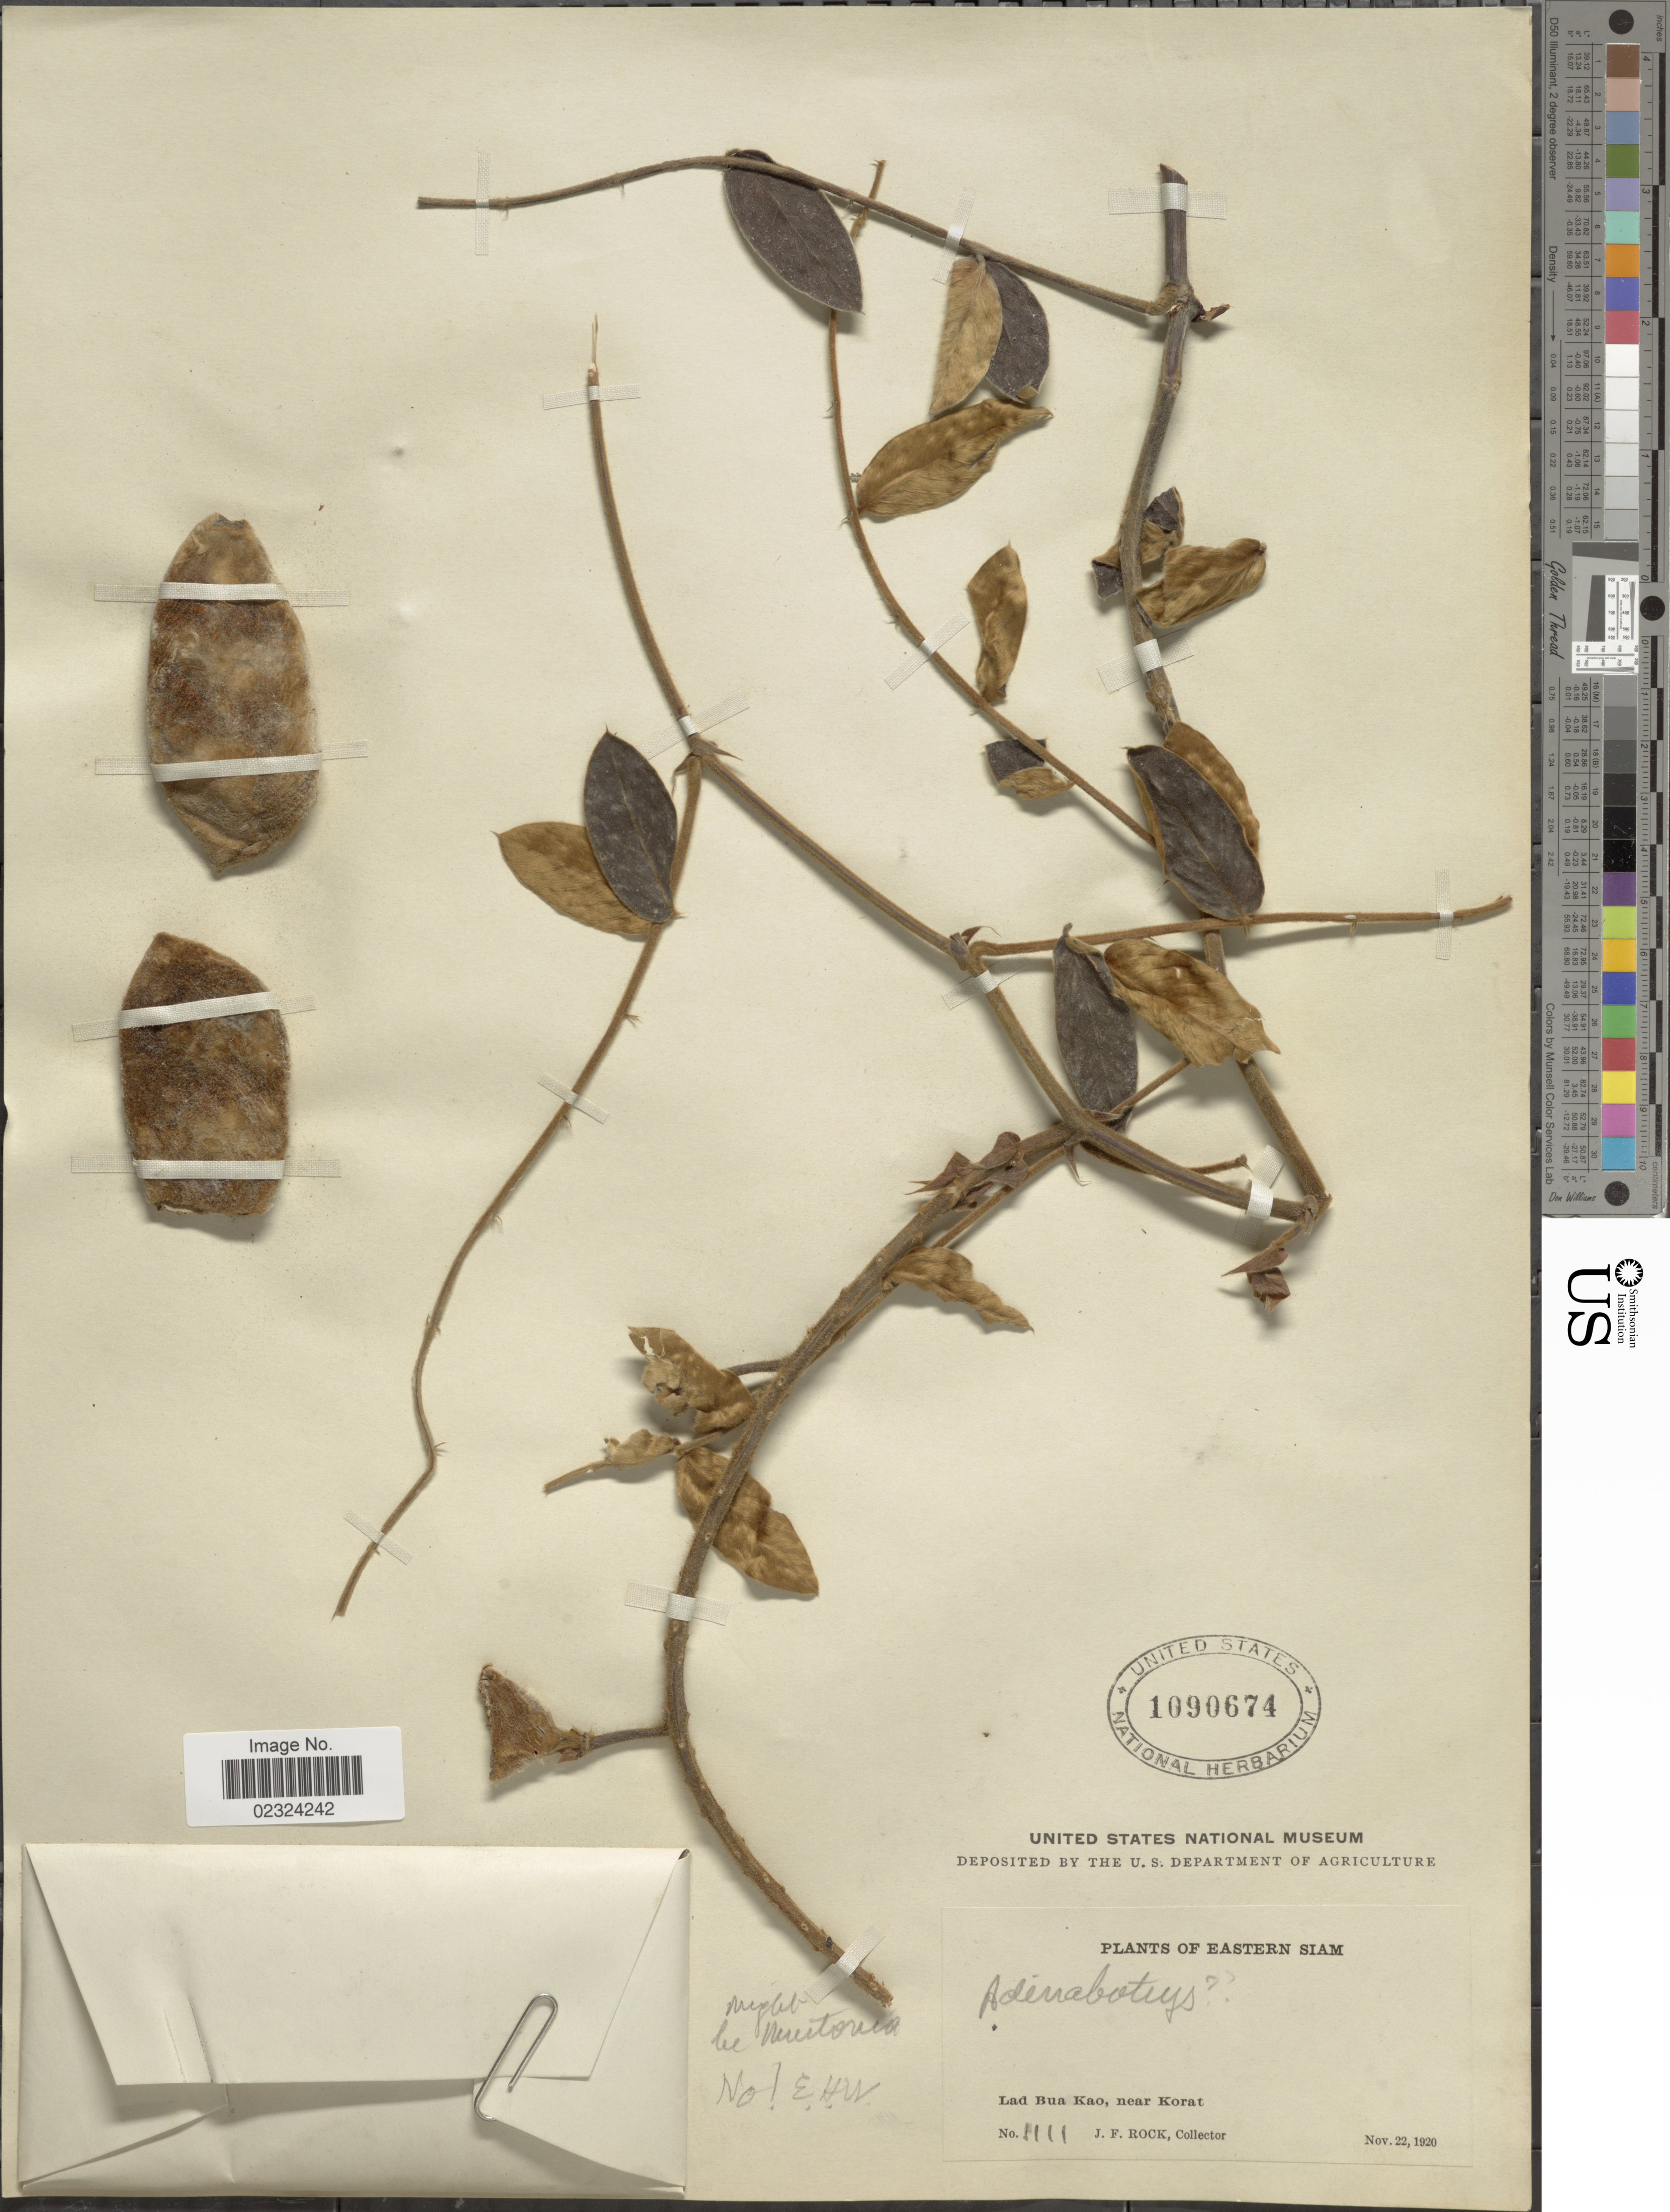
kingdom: Plantae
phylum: Tracheophyta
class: Magnoliopsida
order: Fabales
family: Fabaceae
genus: Millettia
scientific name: Millettia sp.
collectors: J. Rock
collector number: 1111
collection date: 1920-11-22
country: Thailand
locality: Eastern Siam, Lad Bua Kao, near Korat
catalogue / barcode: US 1090674